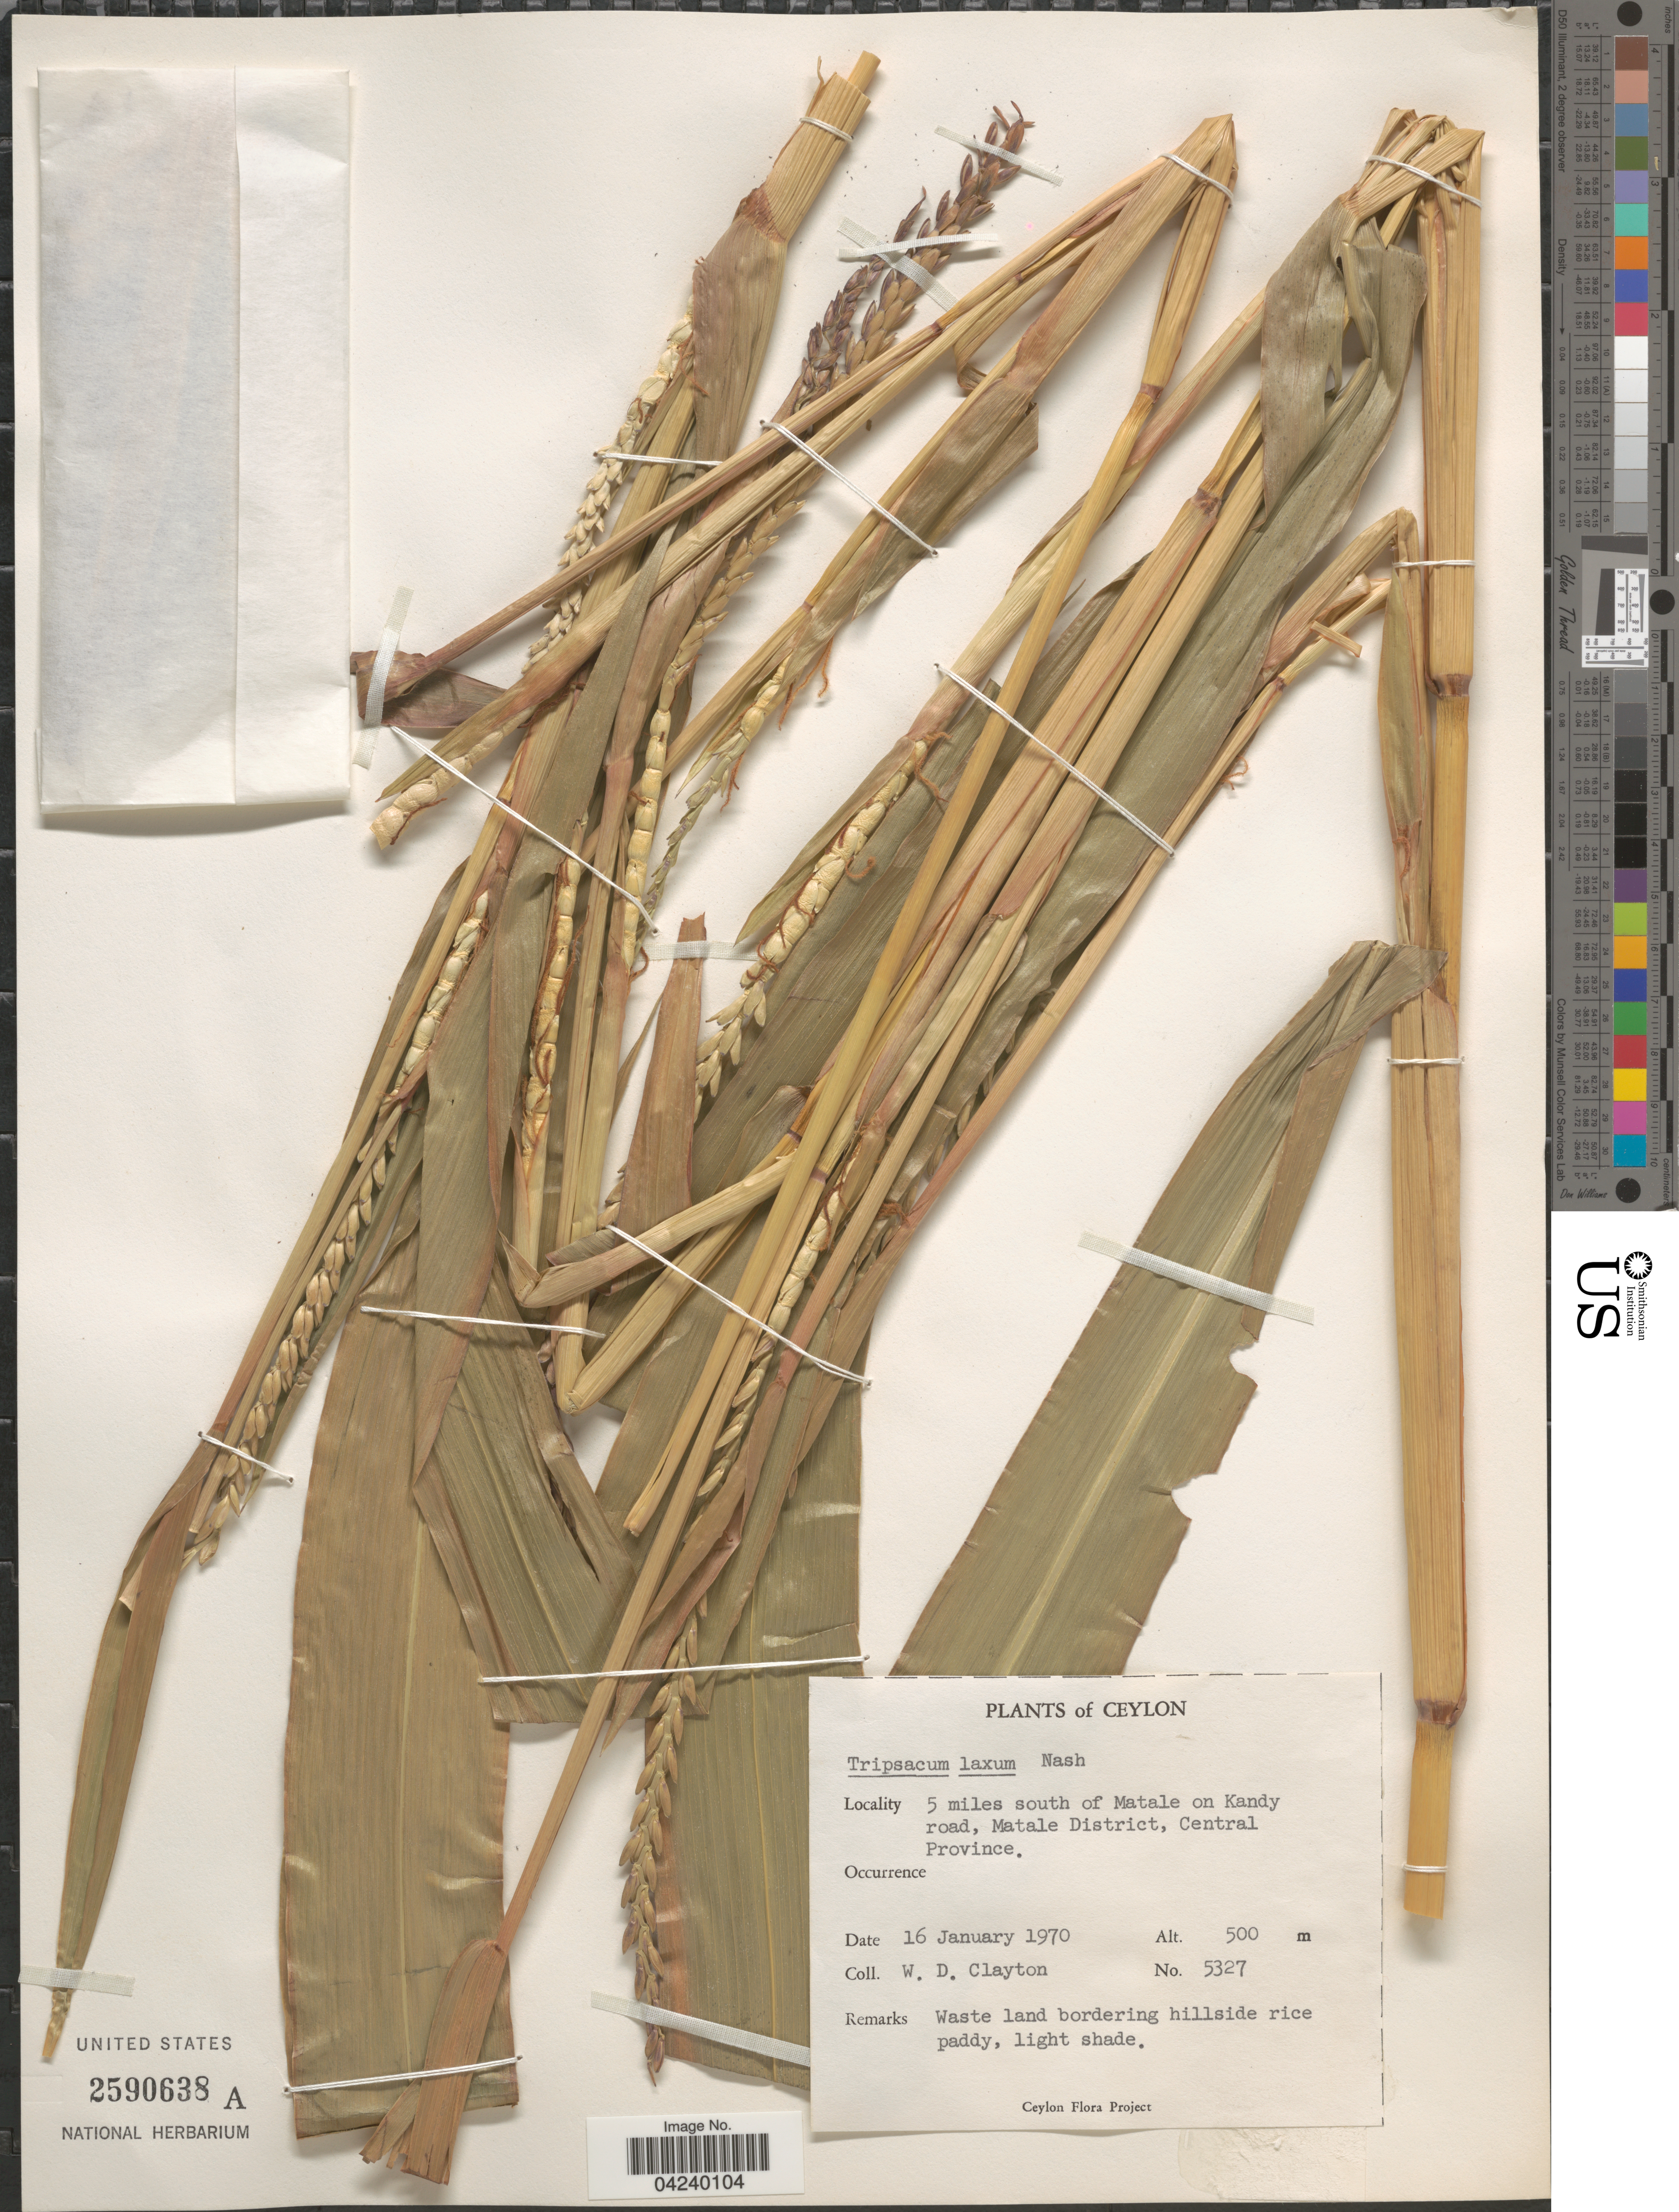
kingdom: Plantae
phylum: Tracheophyta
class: Liliopsida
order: Poales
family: Poaceae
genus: Tripsacum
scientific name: Tripsacum laxum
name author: Nash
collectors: W. D. Clayton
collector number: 5327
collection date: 1970-01-16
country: Sri Lanka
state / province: Central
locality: Ceylon. 5 miles south of Matale on Kandy road, Matale District.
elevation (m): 500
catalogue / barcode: US 2590638A